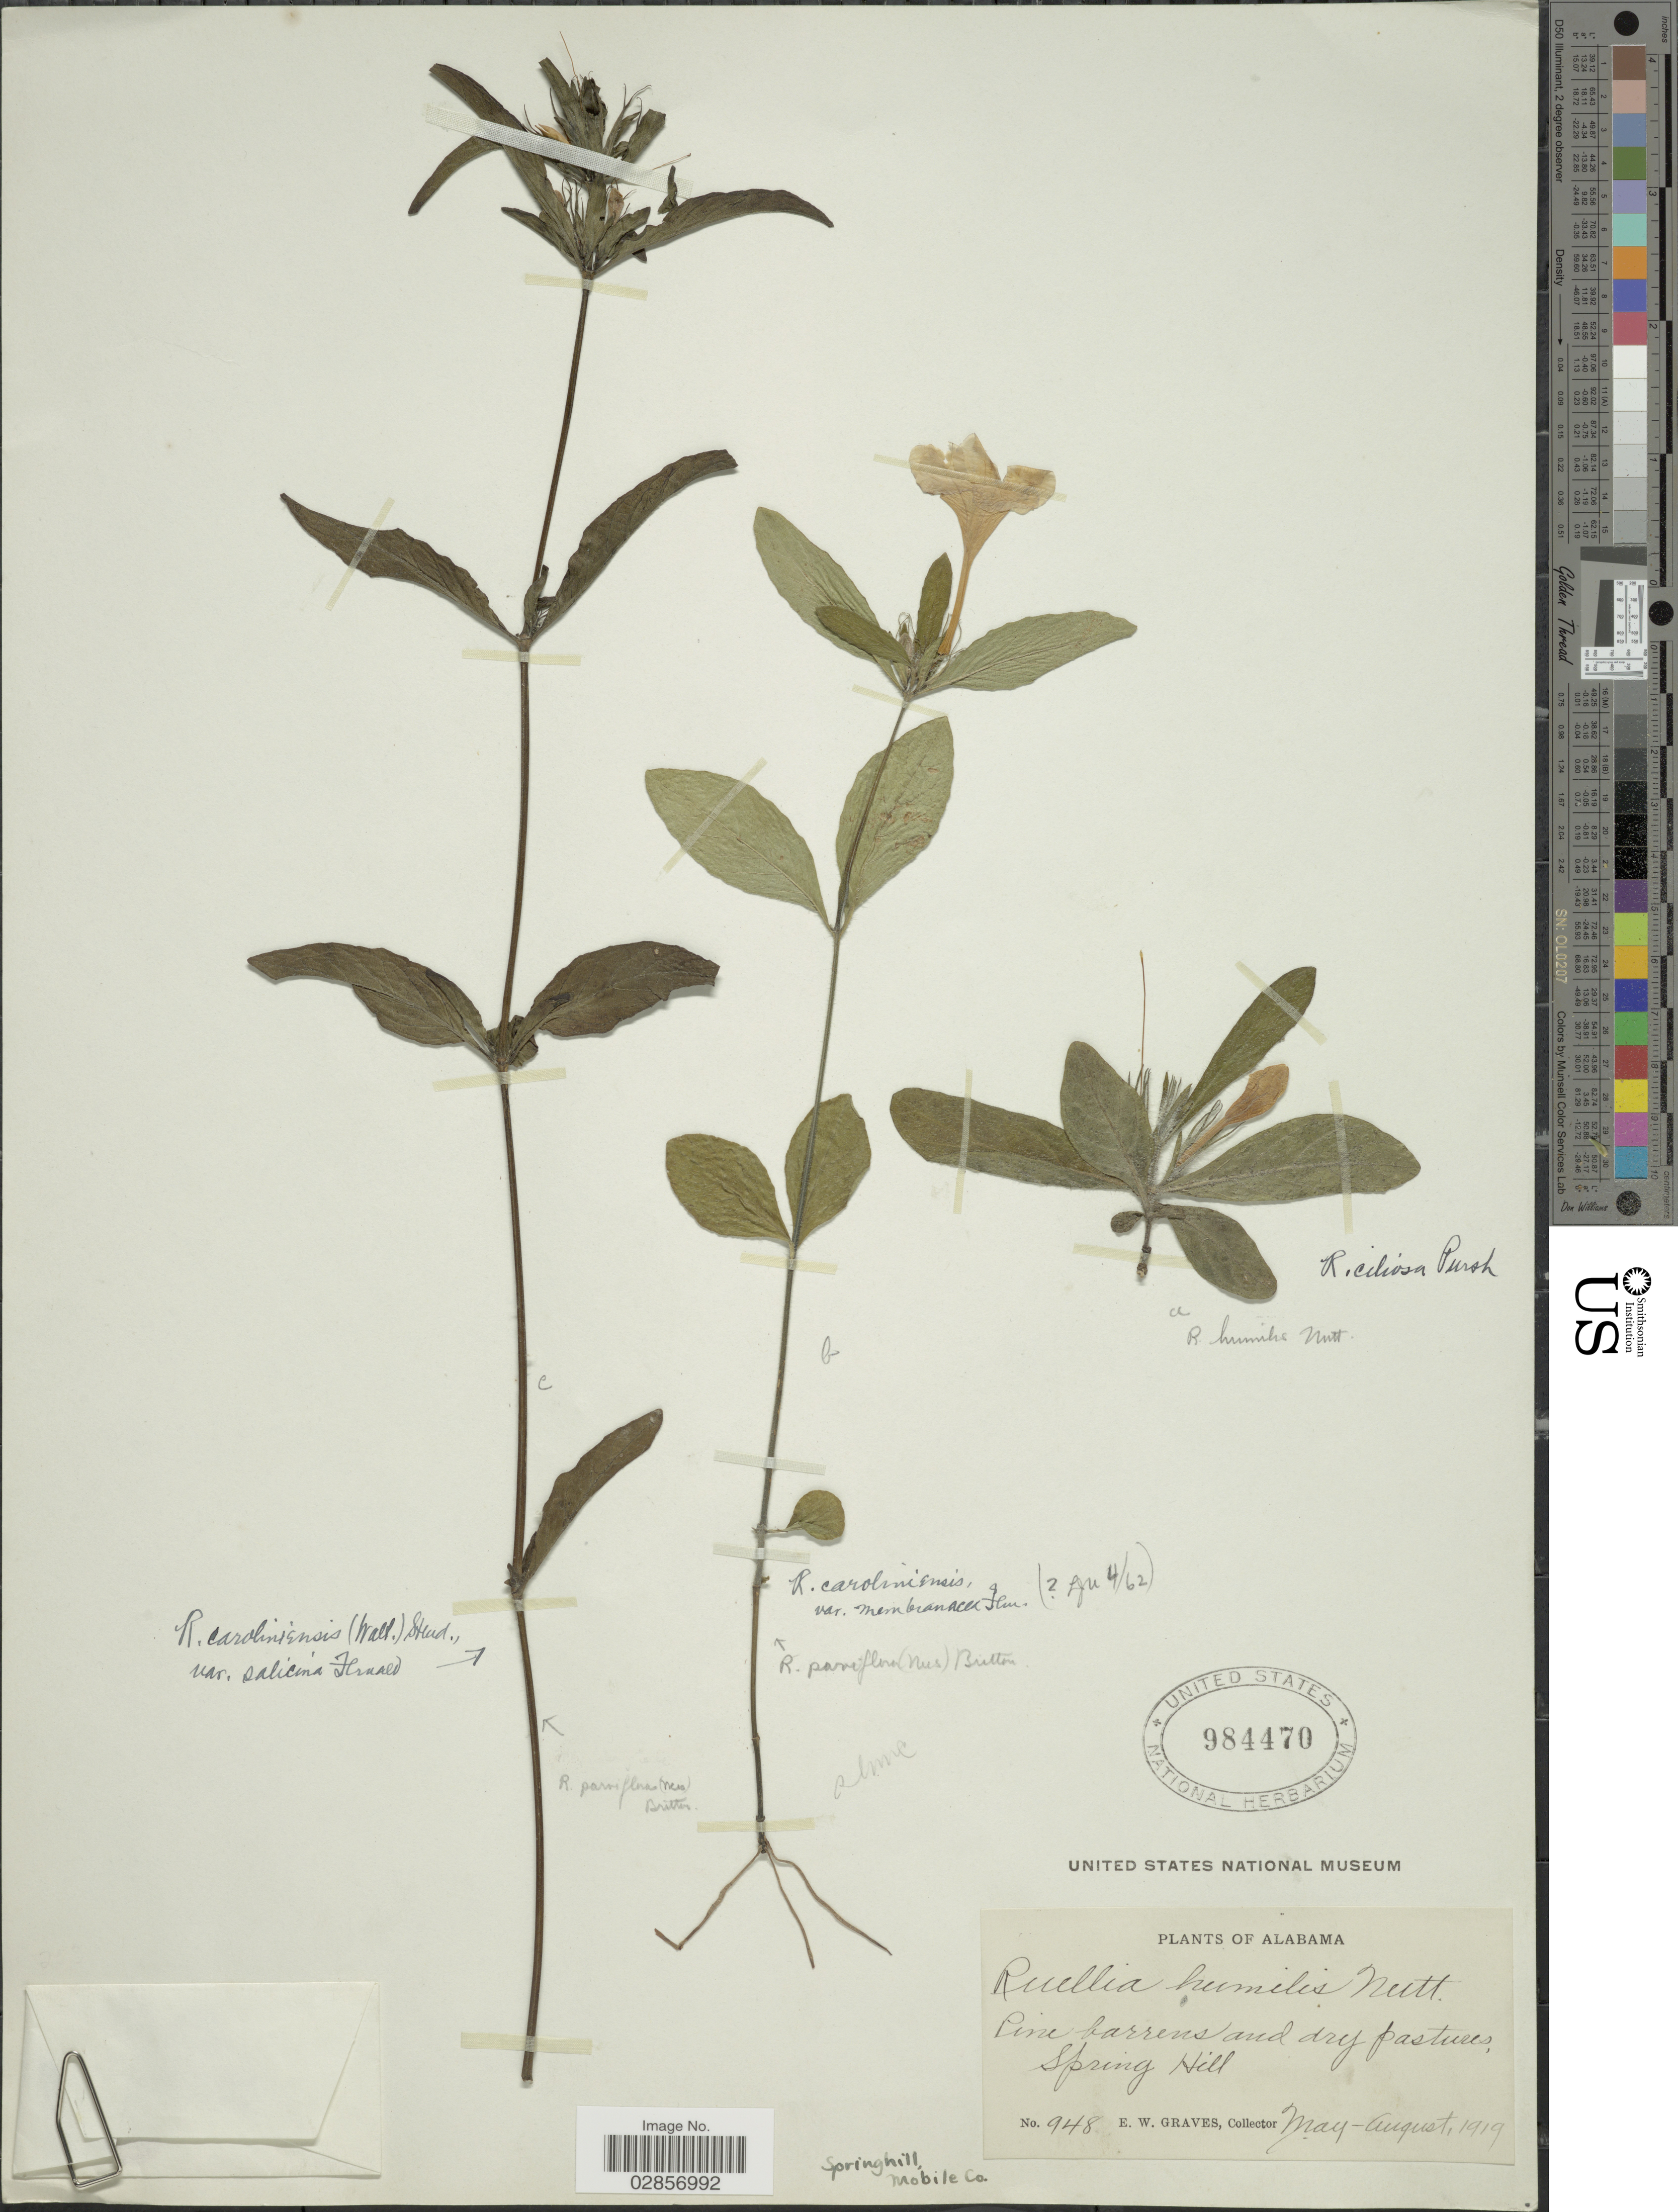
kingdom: Plantae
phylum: Tracheophyta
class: Magnoliopsida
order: Lamiales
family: Acanthaceae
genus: Ruellia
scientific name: Ruellia caroliniensis var. membranacea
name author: Fernald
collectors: E. Graves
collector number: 948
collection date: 1919-05/1919-08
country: United States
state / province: Alabama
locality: Pine barrens and dry pastures, Spring Hill.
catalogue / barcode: US 984470